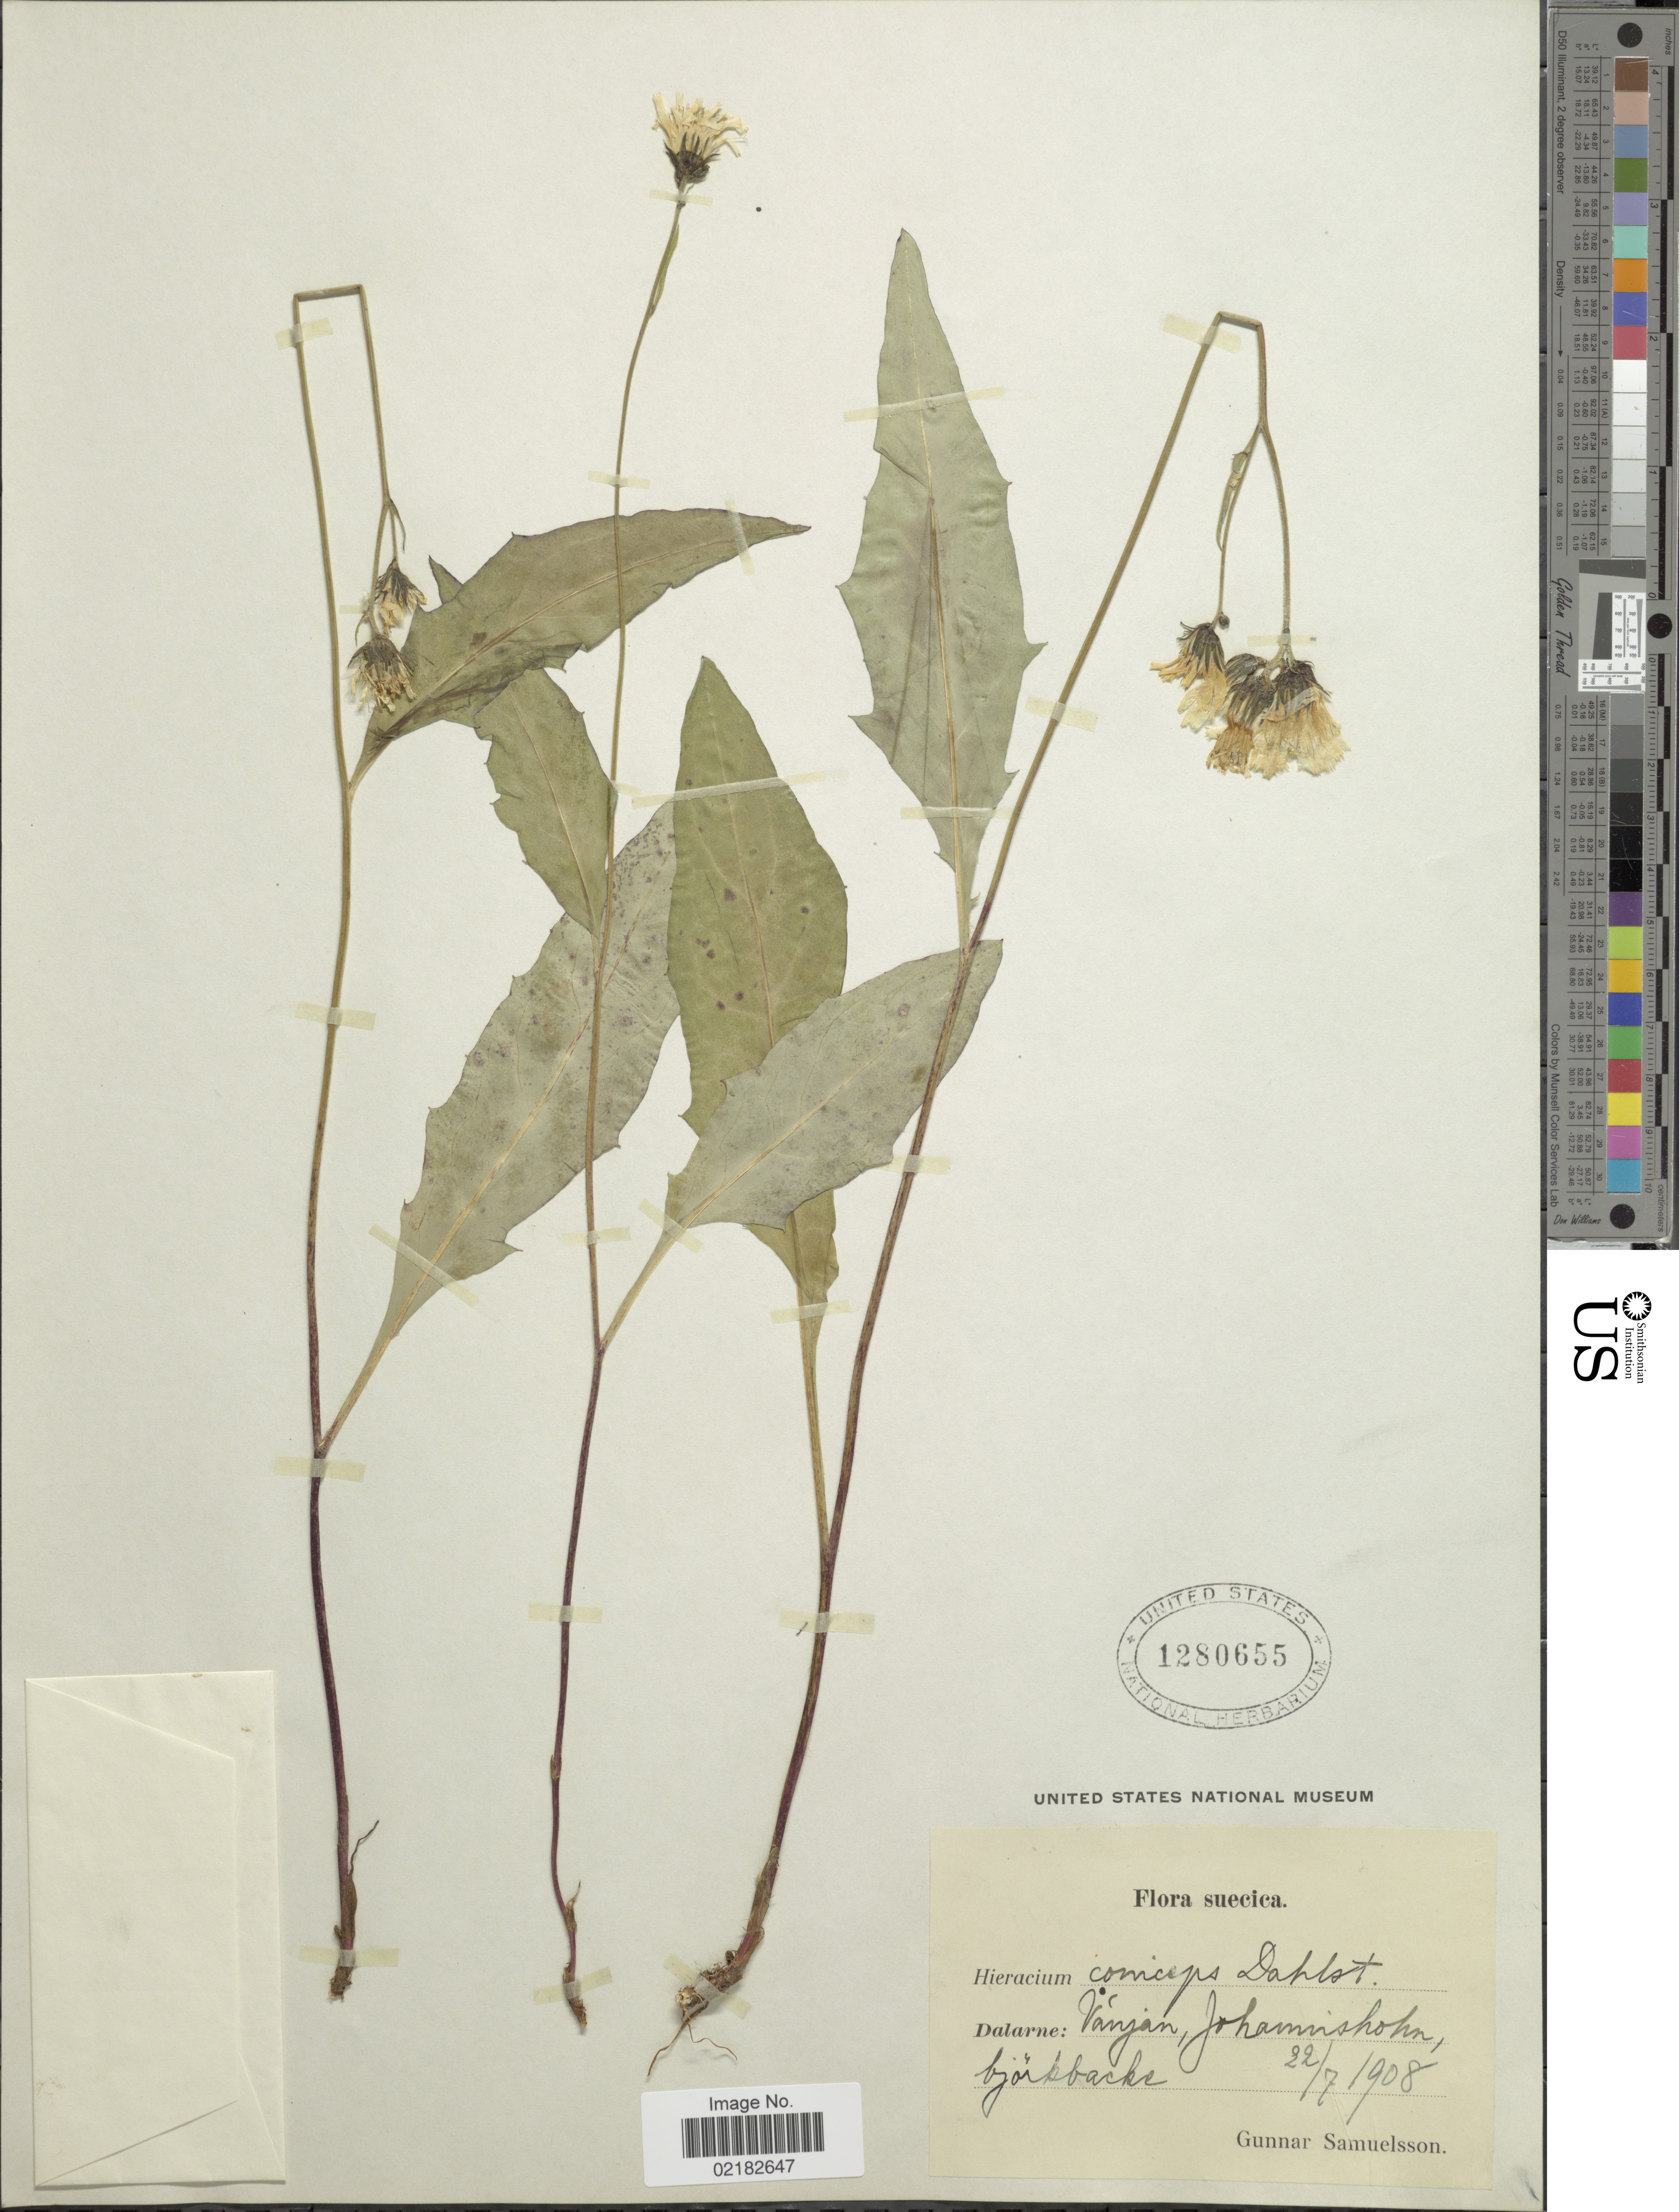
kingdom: Plantae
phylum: Tracheophyta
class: Magnoliopsida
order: Asterales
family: Asteraceae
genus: Hieracium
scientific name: Hieracium repandulare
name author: Druce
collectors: G. Samuelsson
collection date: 1908-07-22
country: Sweden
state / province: Dalarna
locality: Dalarne: Venjan, Johannisholm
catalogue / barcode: US 1280655